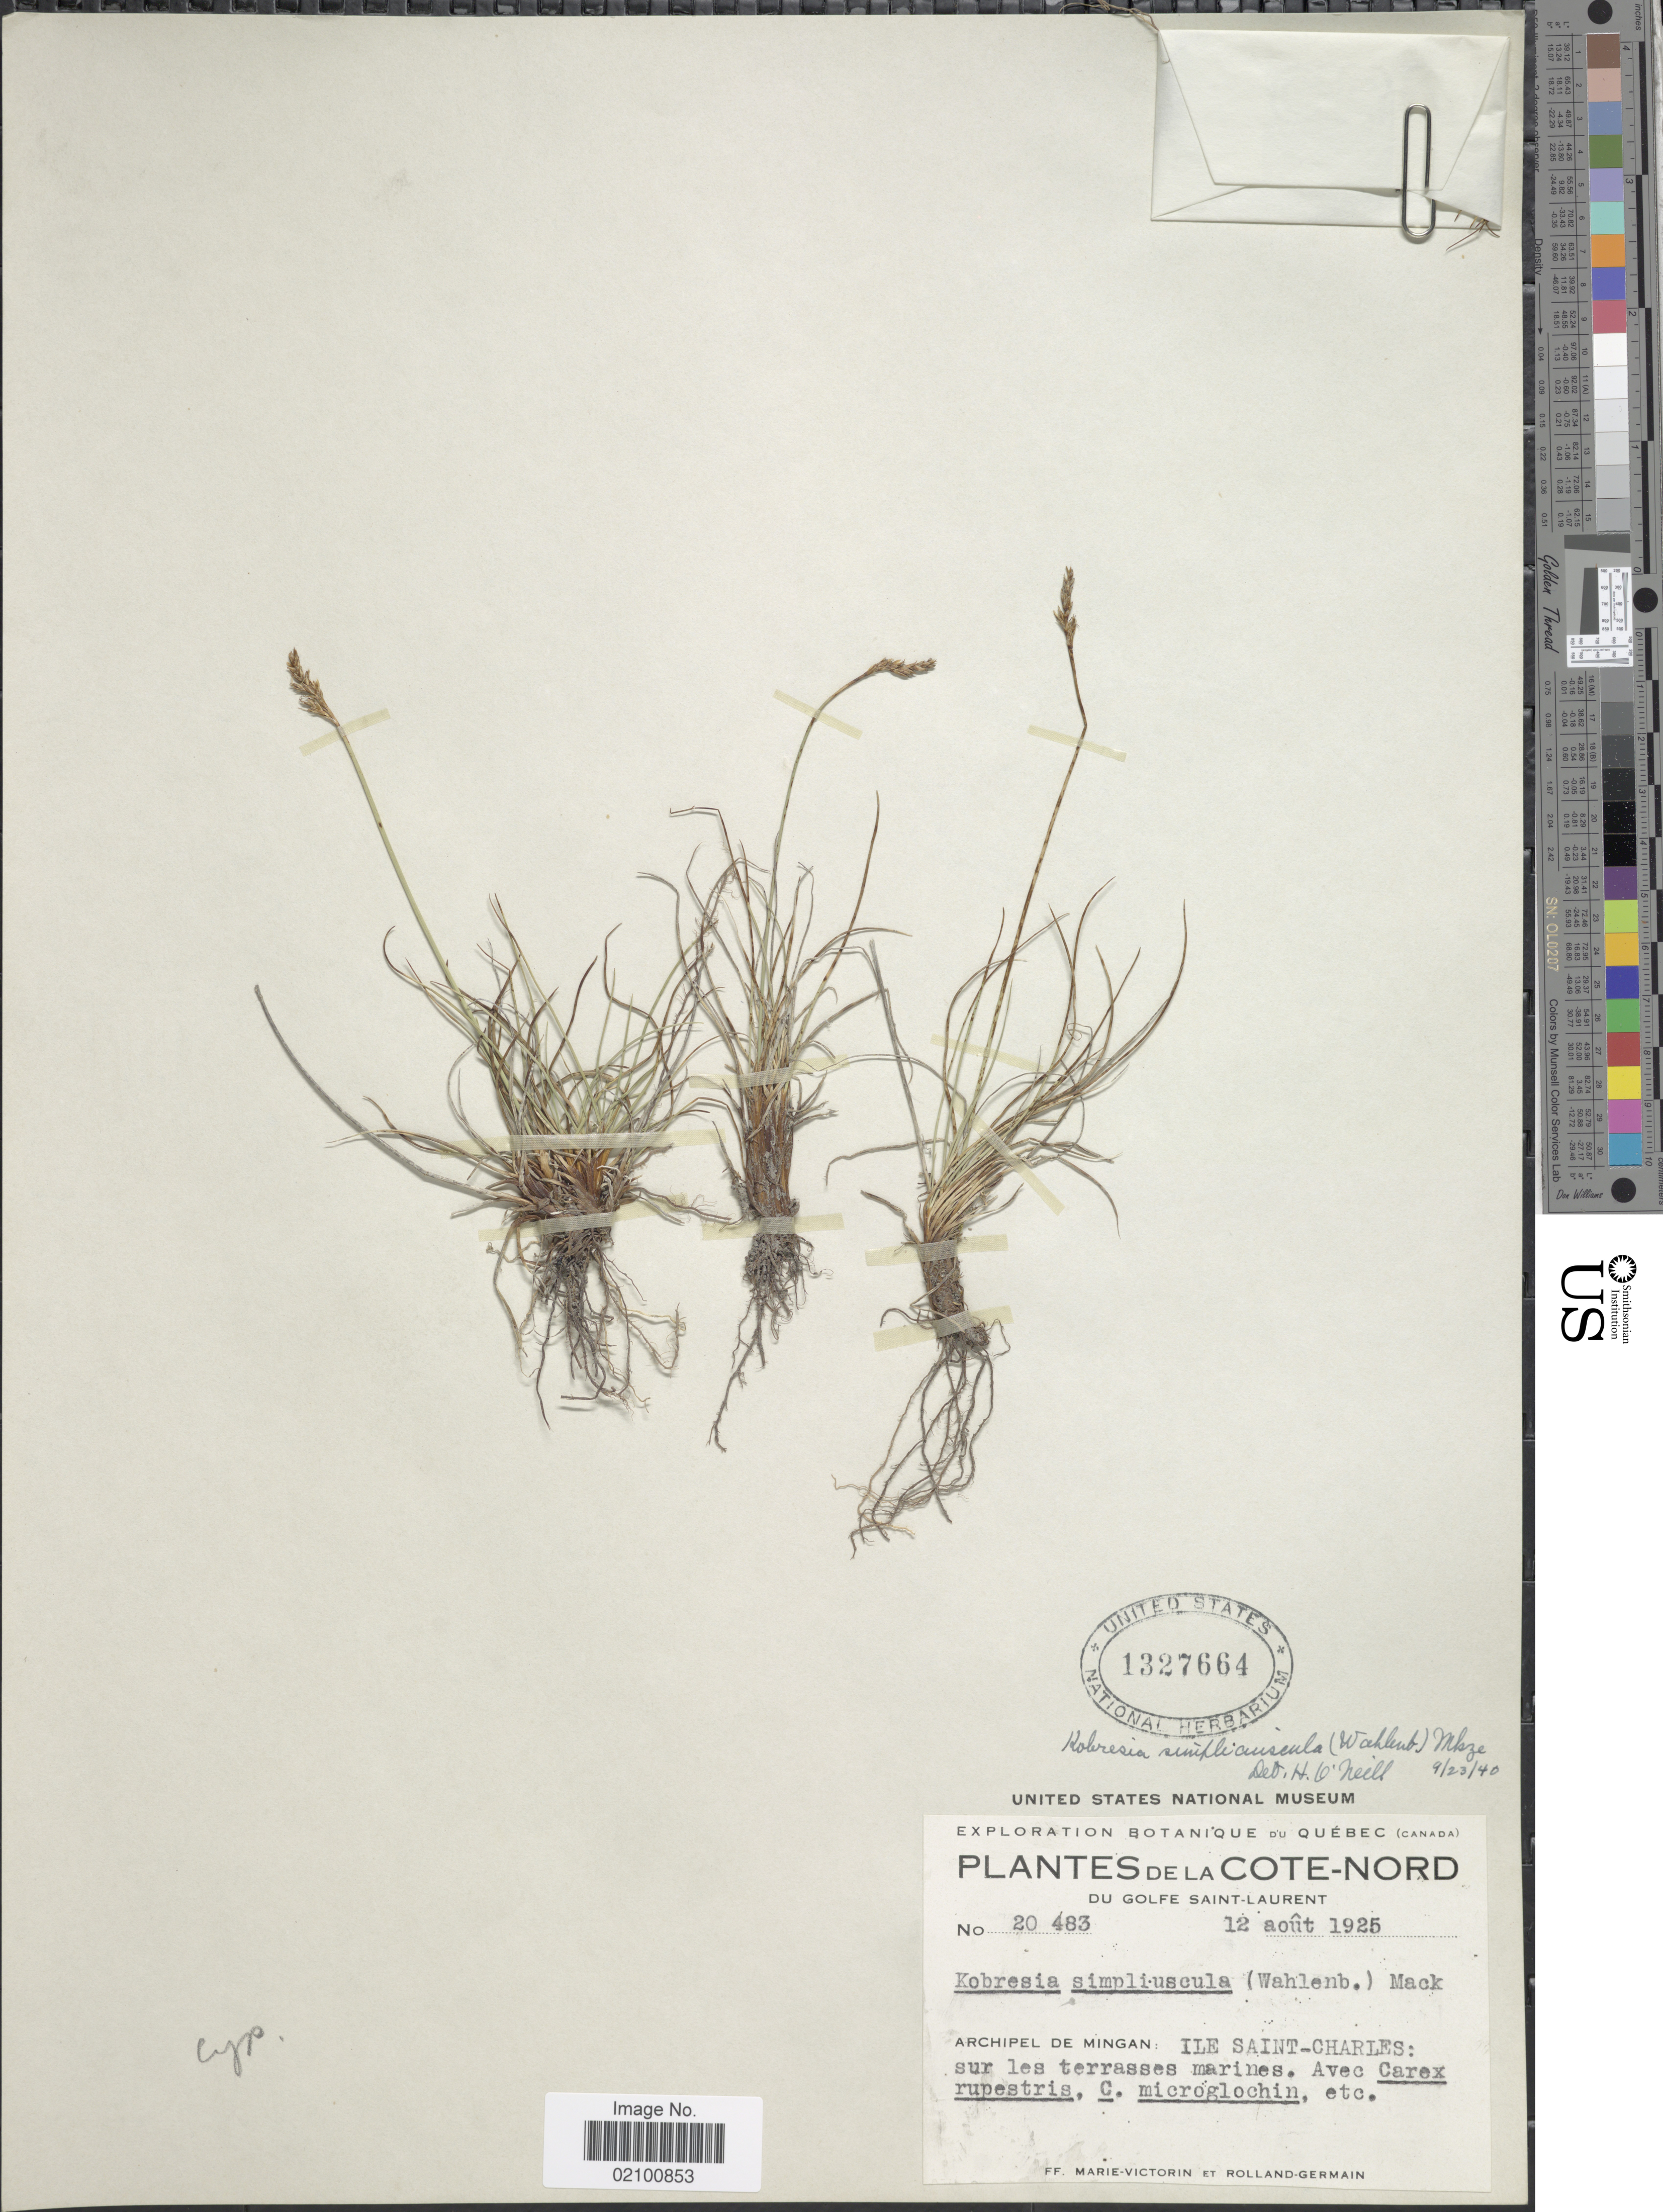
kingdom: Plantae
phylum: Tracheophyta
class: Liliopsida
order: Poales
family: Cyperaceae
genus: Carex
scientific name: Carex simpliciuscula subsp. simpliciuscula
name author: Wahlenb.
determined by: Strong, M. T., (US), Smithsonian Institution - National Museum of Natural History (UNITED STATES)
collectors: F. Marie-Victorin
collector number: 20483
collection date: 1925-08-12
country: Canada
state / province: Quebec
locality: Cote-Nord, Du Golfe Saint-Laurent, Archipel de Mingan, Ile Saint-Charles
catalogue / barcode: US 1327664